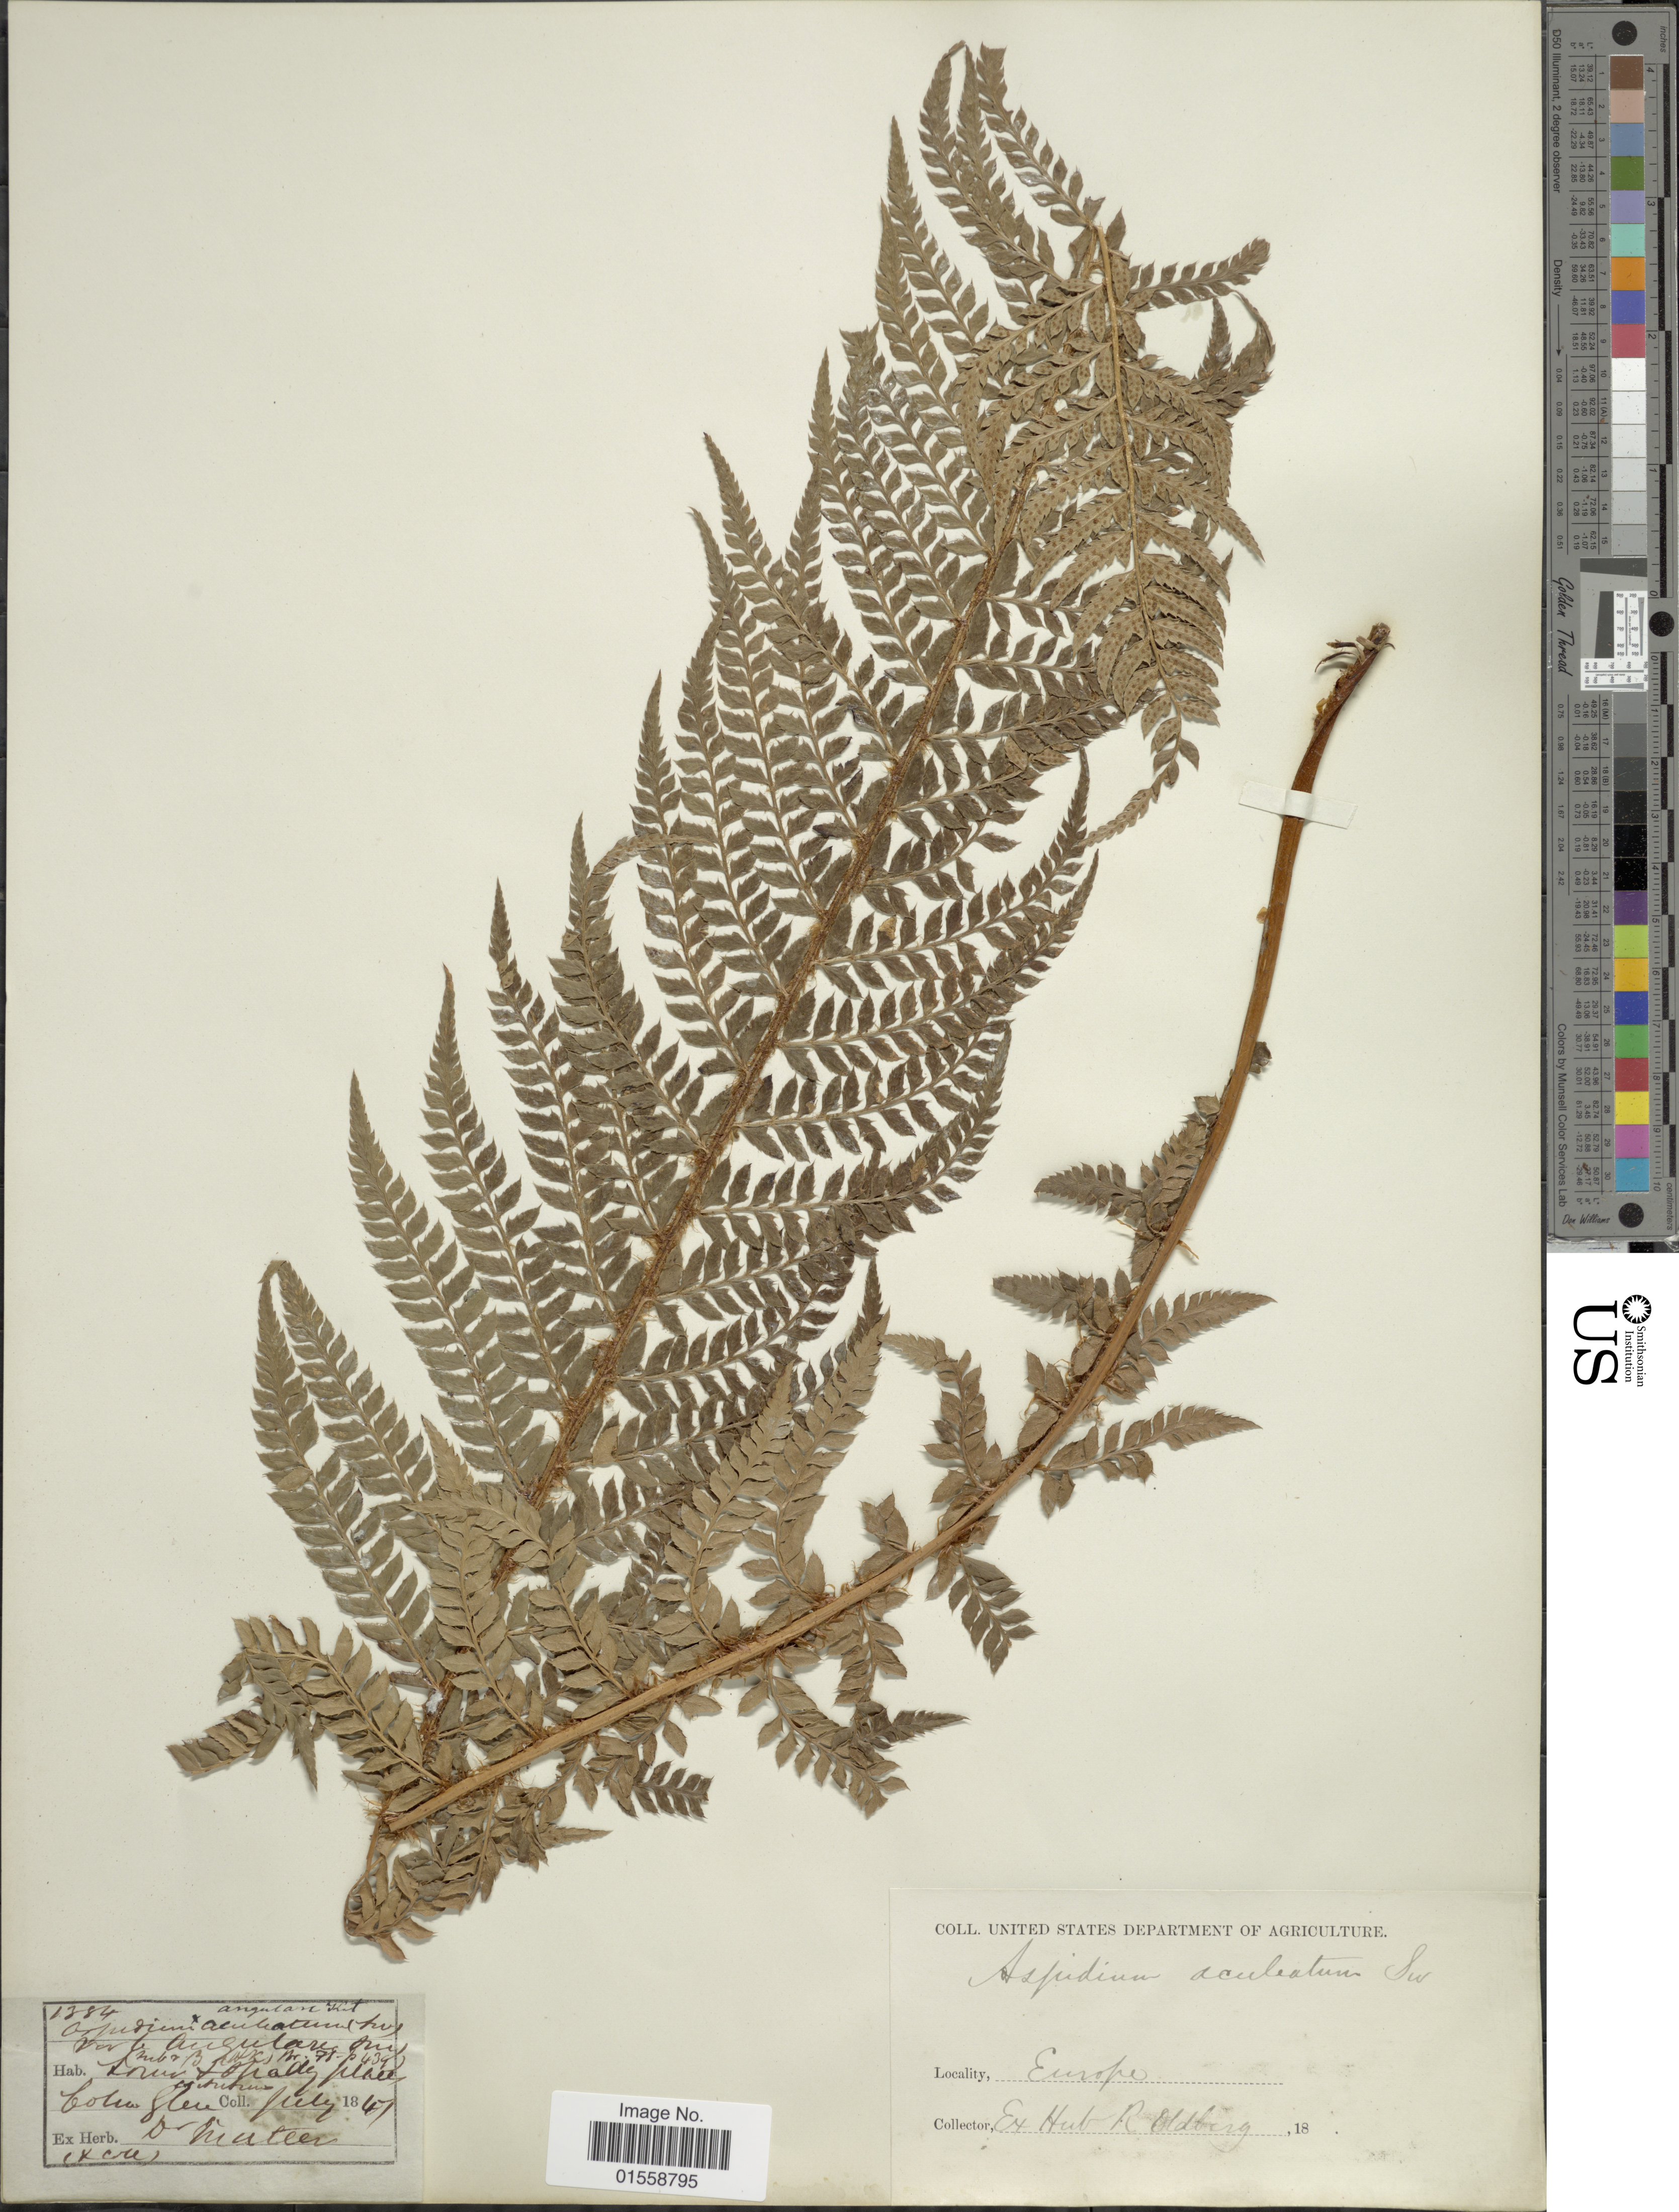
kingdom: Plantae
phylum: Tracheophyta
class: Polypodiopsida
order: Polypodiales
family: Dryopteridaceae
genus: Polystichum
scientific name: Polystichum setiferum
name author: (Forssk.) Moore ex Woynar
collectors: ex herb. R. Oldberg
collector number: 1384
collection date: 1847-07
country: United Kingdom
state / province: Northern Ireland